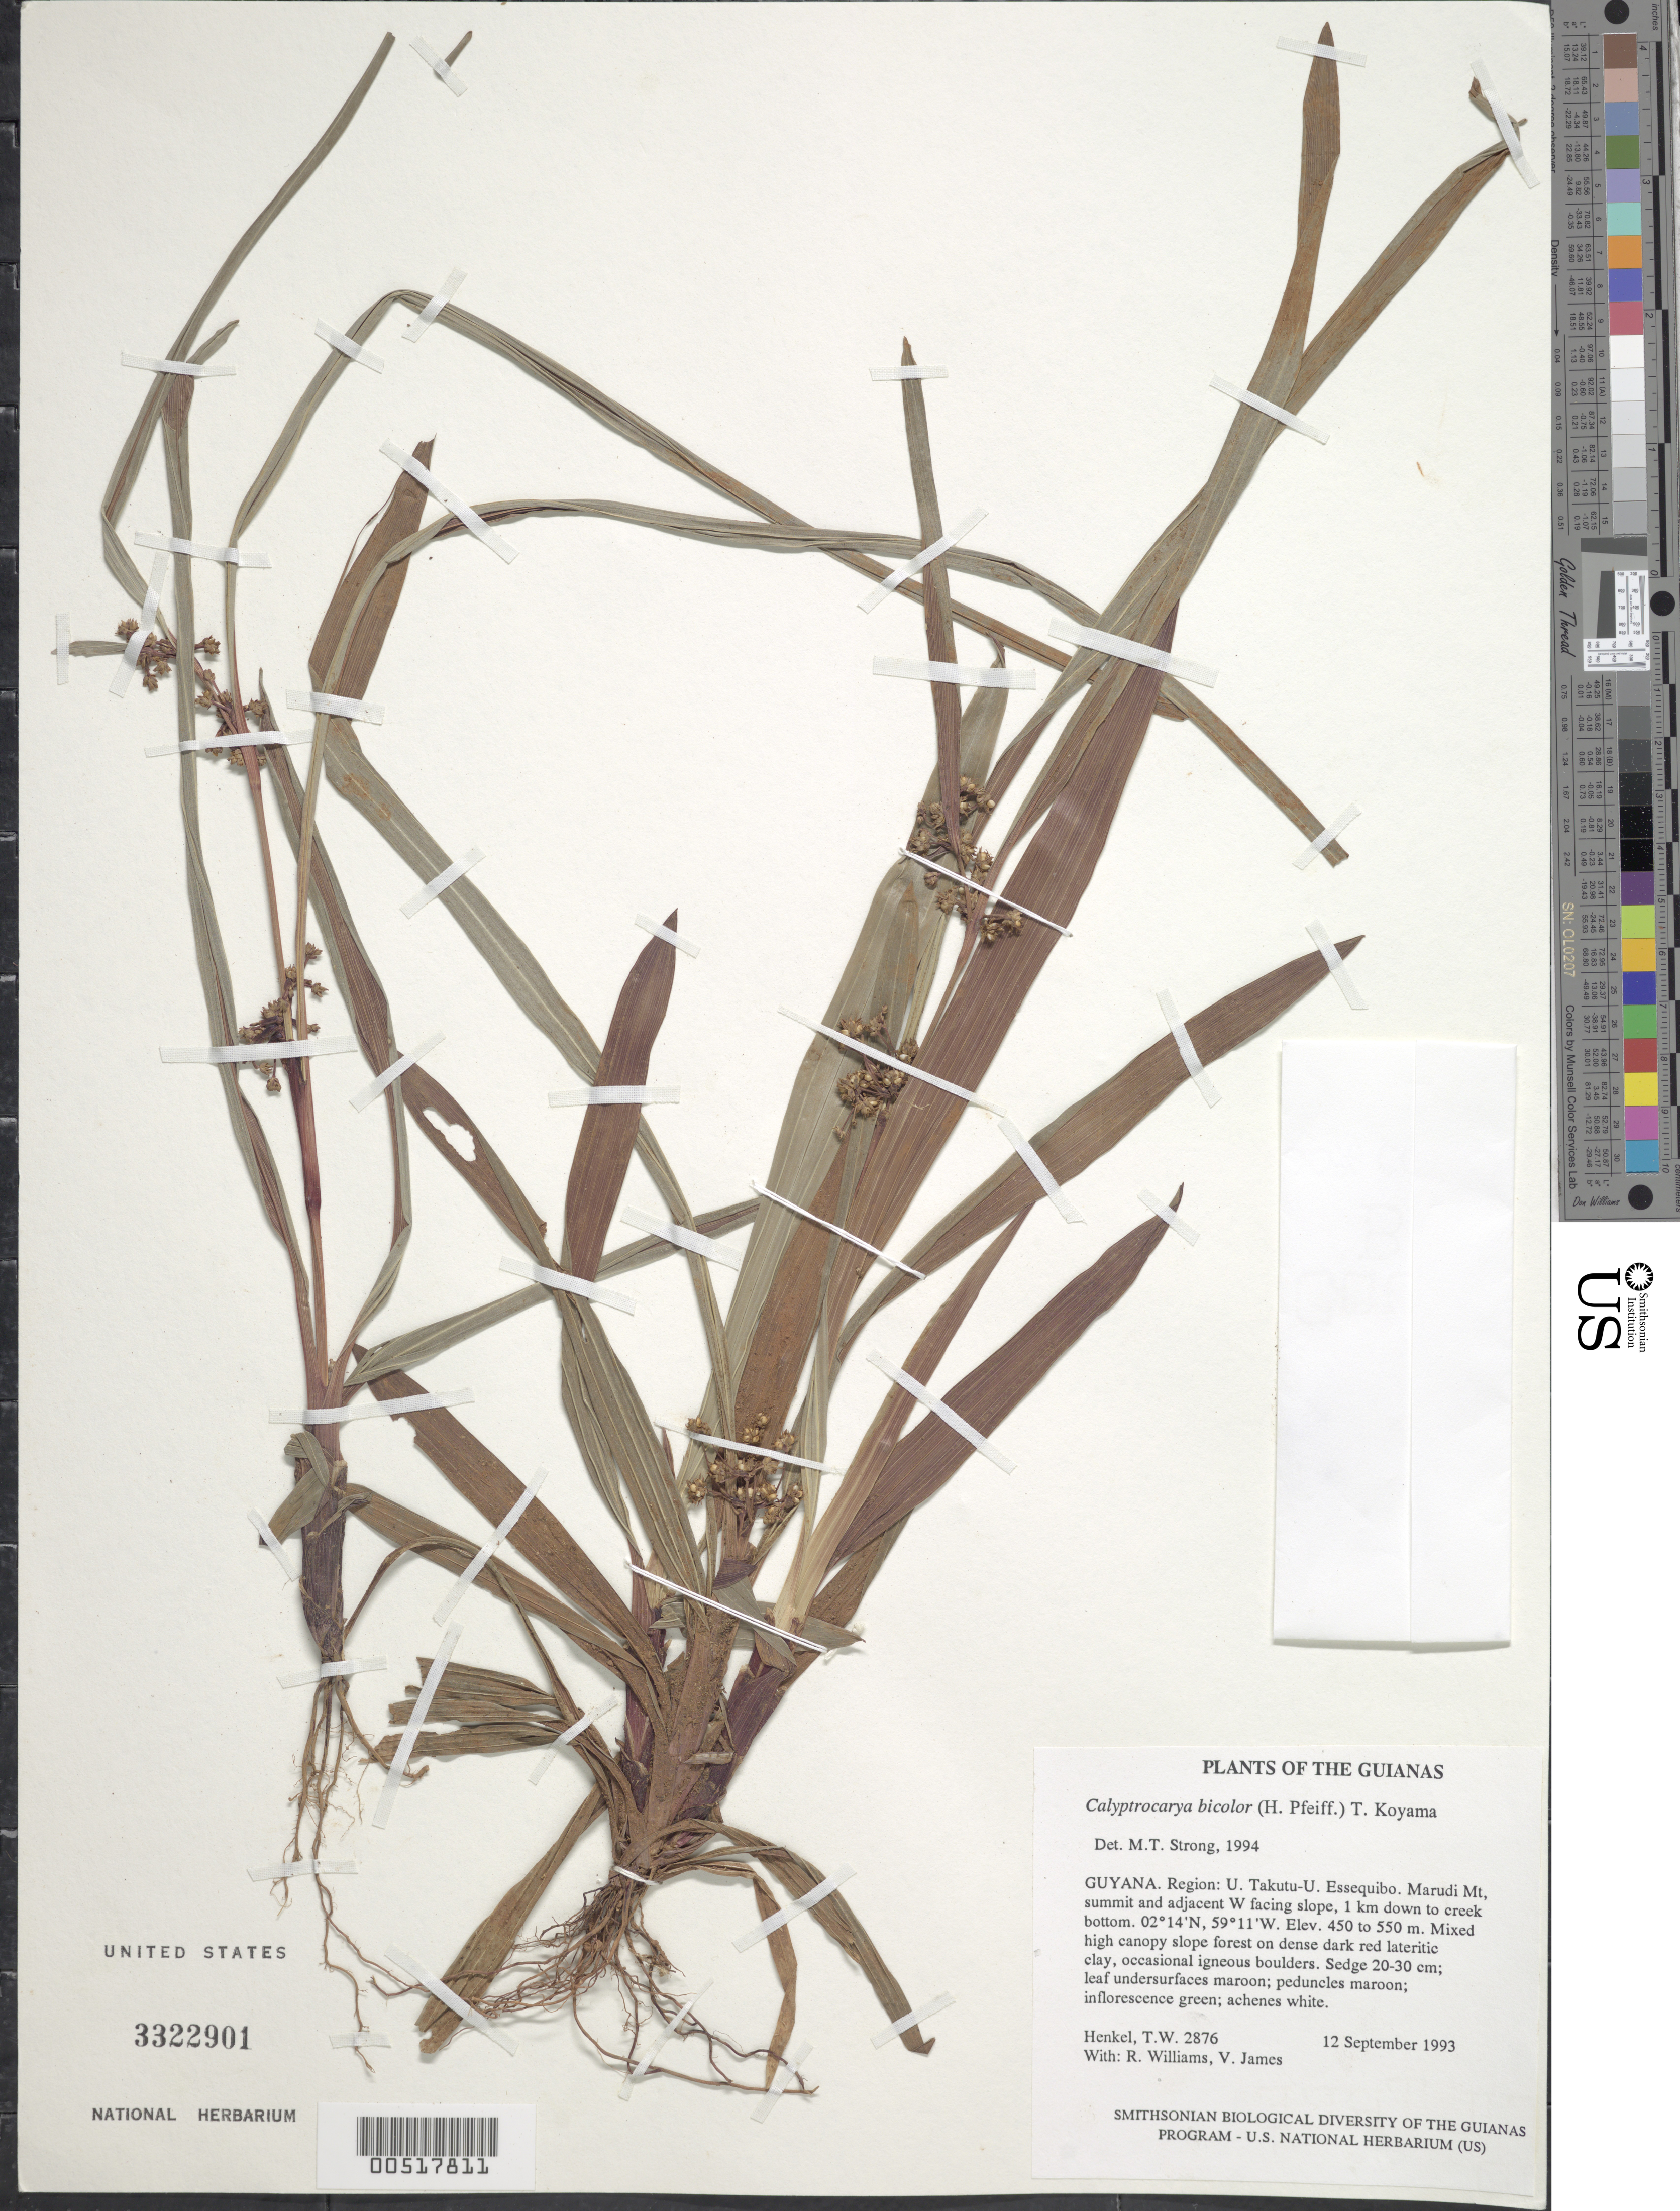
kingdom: Plantae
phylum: Tracheophyta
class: Liliopsida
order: Poales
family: Cyperaceae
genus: Calyptrocarya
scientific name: Calyptrocarya bicolor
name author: (H. Pfeiff.) T. Koyama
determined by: Strong, M. T., (US), Smithsonian Institution - National Museum of Natural History (UNITED STATES)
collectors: T. Henkel, R. Williams & V. James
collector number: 2876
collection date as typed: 12 September 1993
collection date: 1993-09-12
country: Guyana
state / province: U. Takutu-U. Essequibo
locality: Marudi Mt, summit and adjacent W facing slope, 1 km down to creek bottom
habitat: Mixed high canopy slope forest on dense dark red lateritic clay, occasional igneous boulders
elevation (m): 450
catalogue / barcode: US 3322901